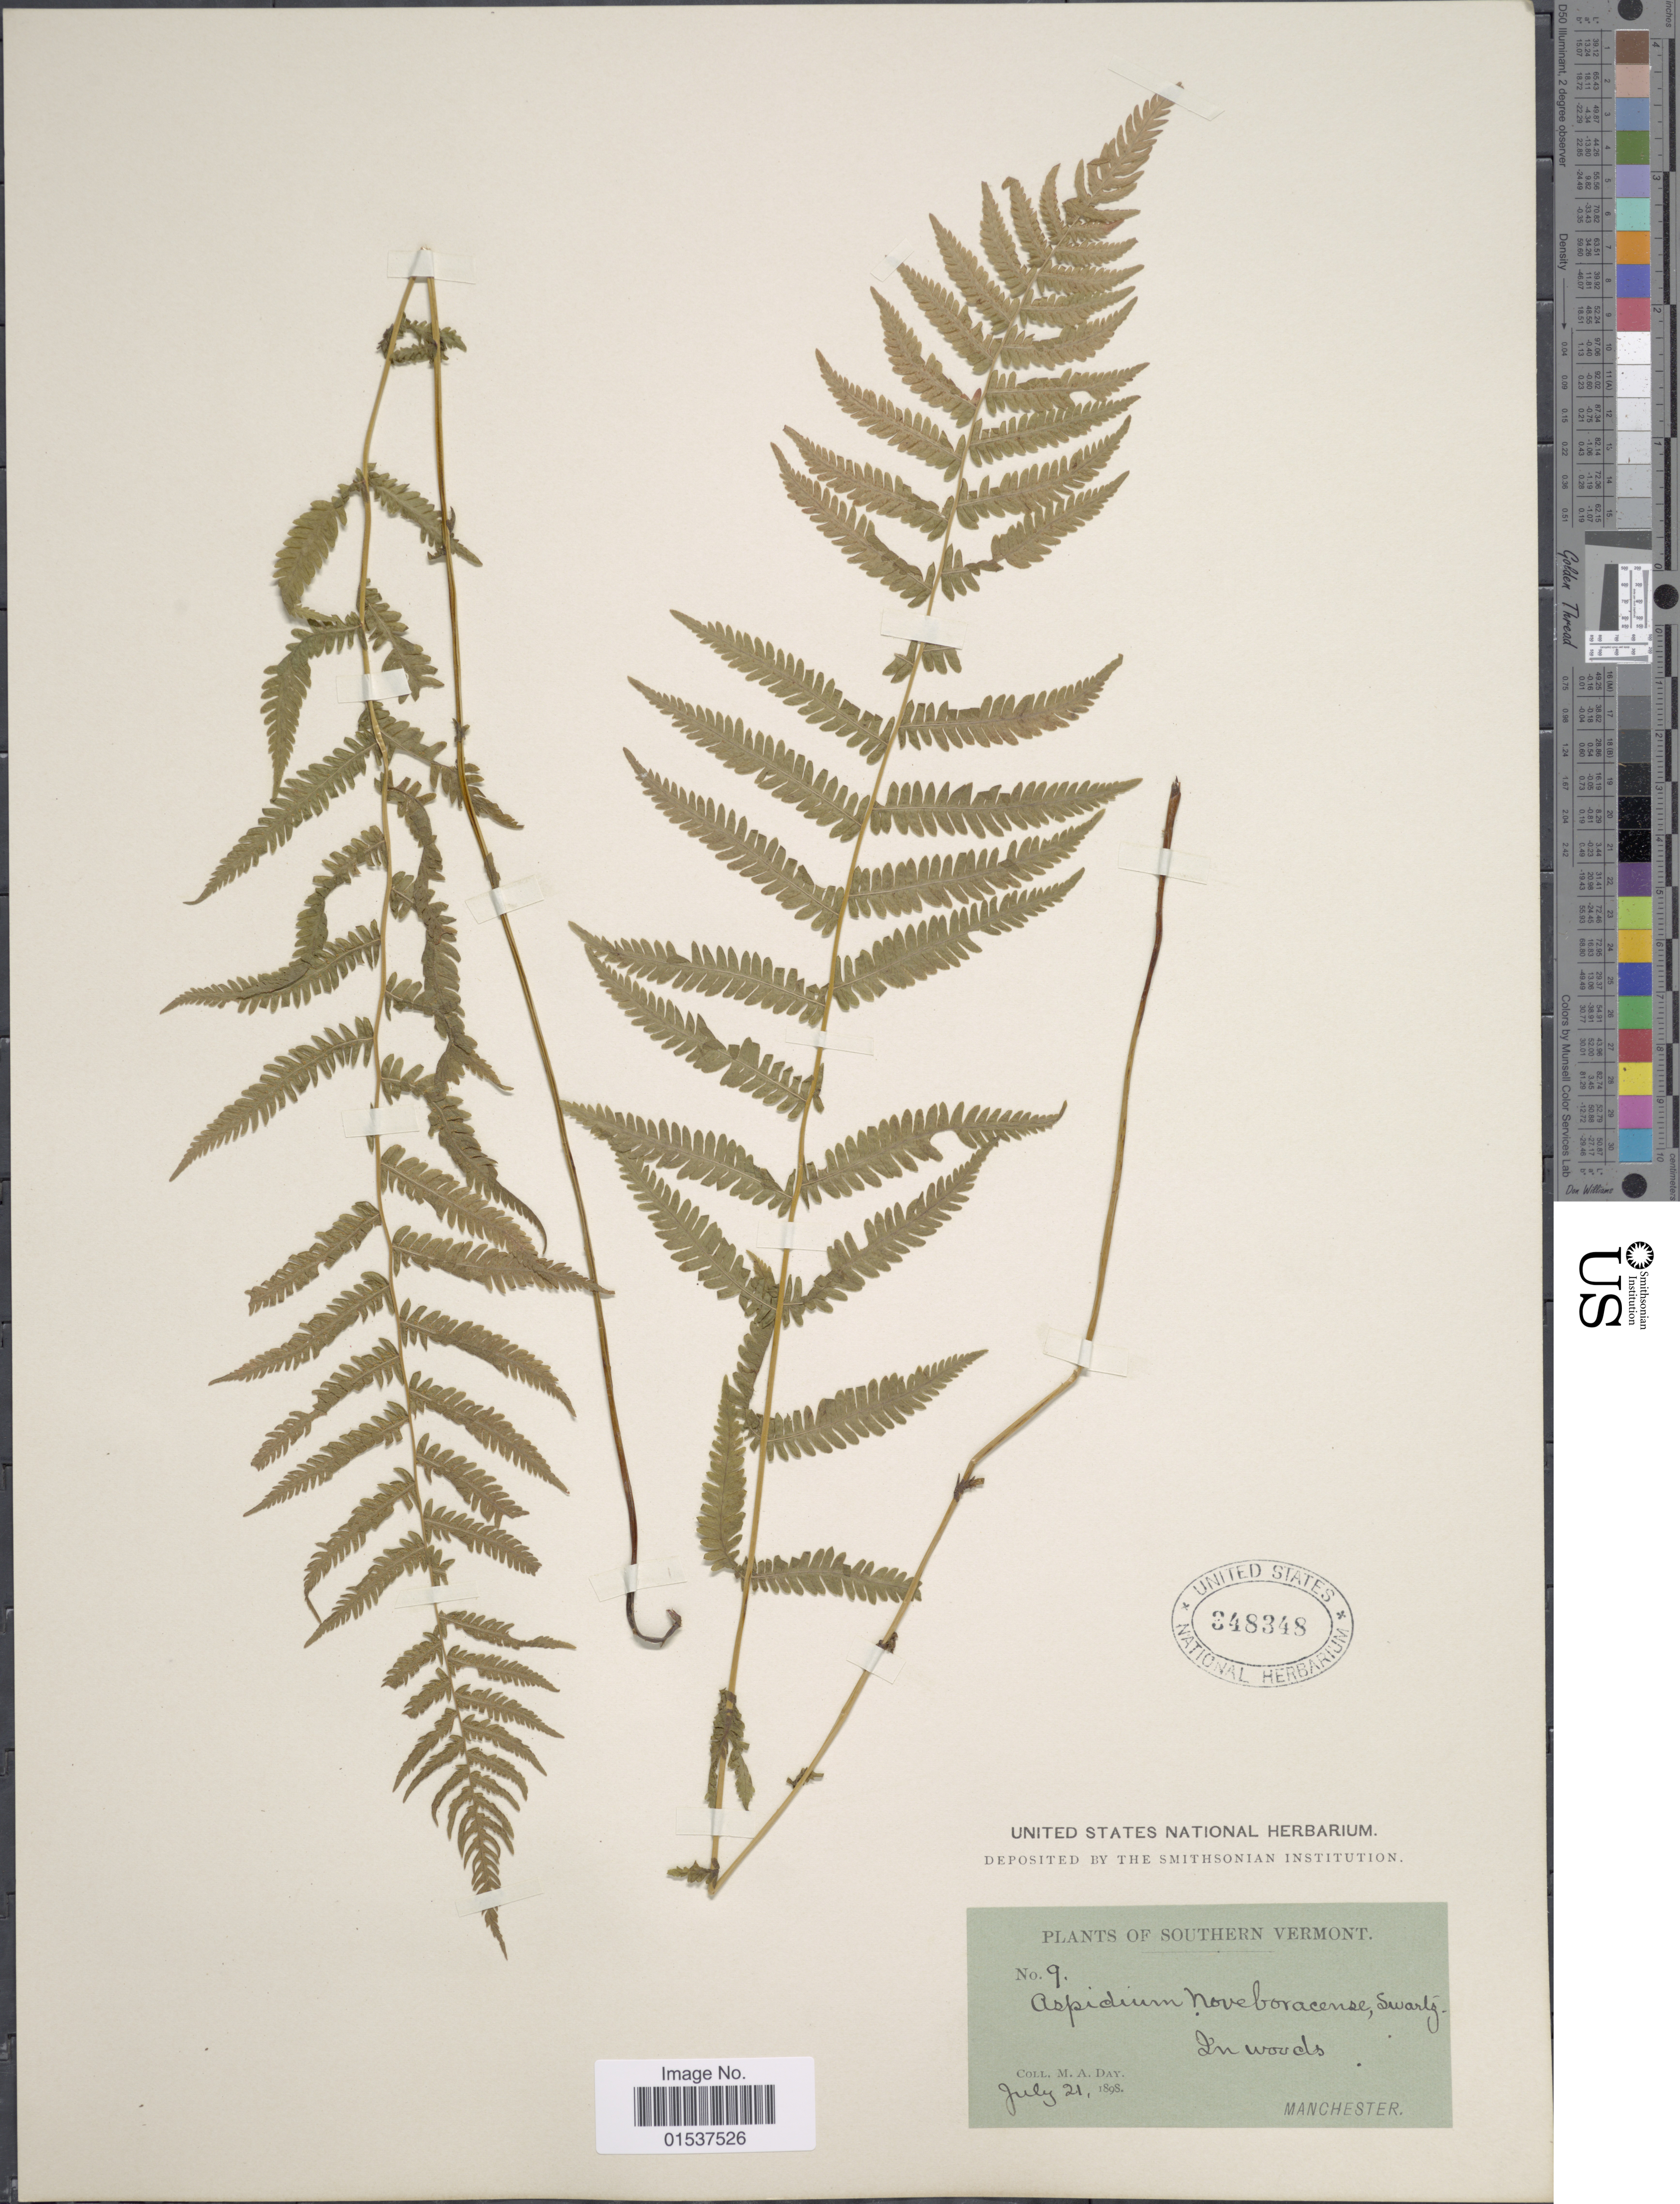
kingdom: Plantae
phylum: Tracheophyta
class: Polypodiopsida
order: Polypodiales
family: Thelypteridaceae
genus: Parathelypteris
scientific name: Parathelypteris noveboracensis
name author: (L.) Ching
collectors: M. Day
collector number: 9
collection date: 1898-07-21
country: United States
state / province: Vermont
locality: Southern Vermont. In woods. Manchester,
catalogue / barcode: US 348348